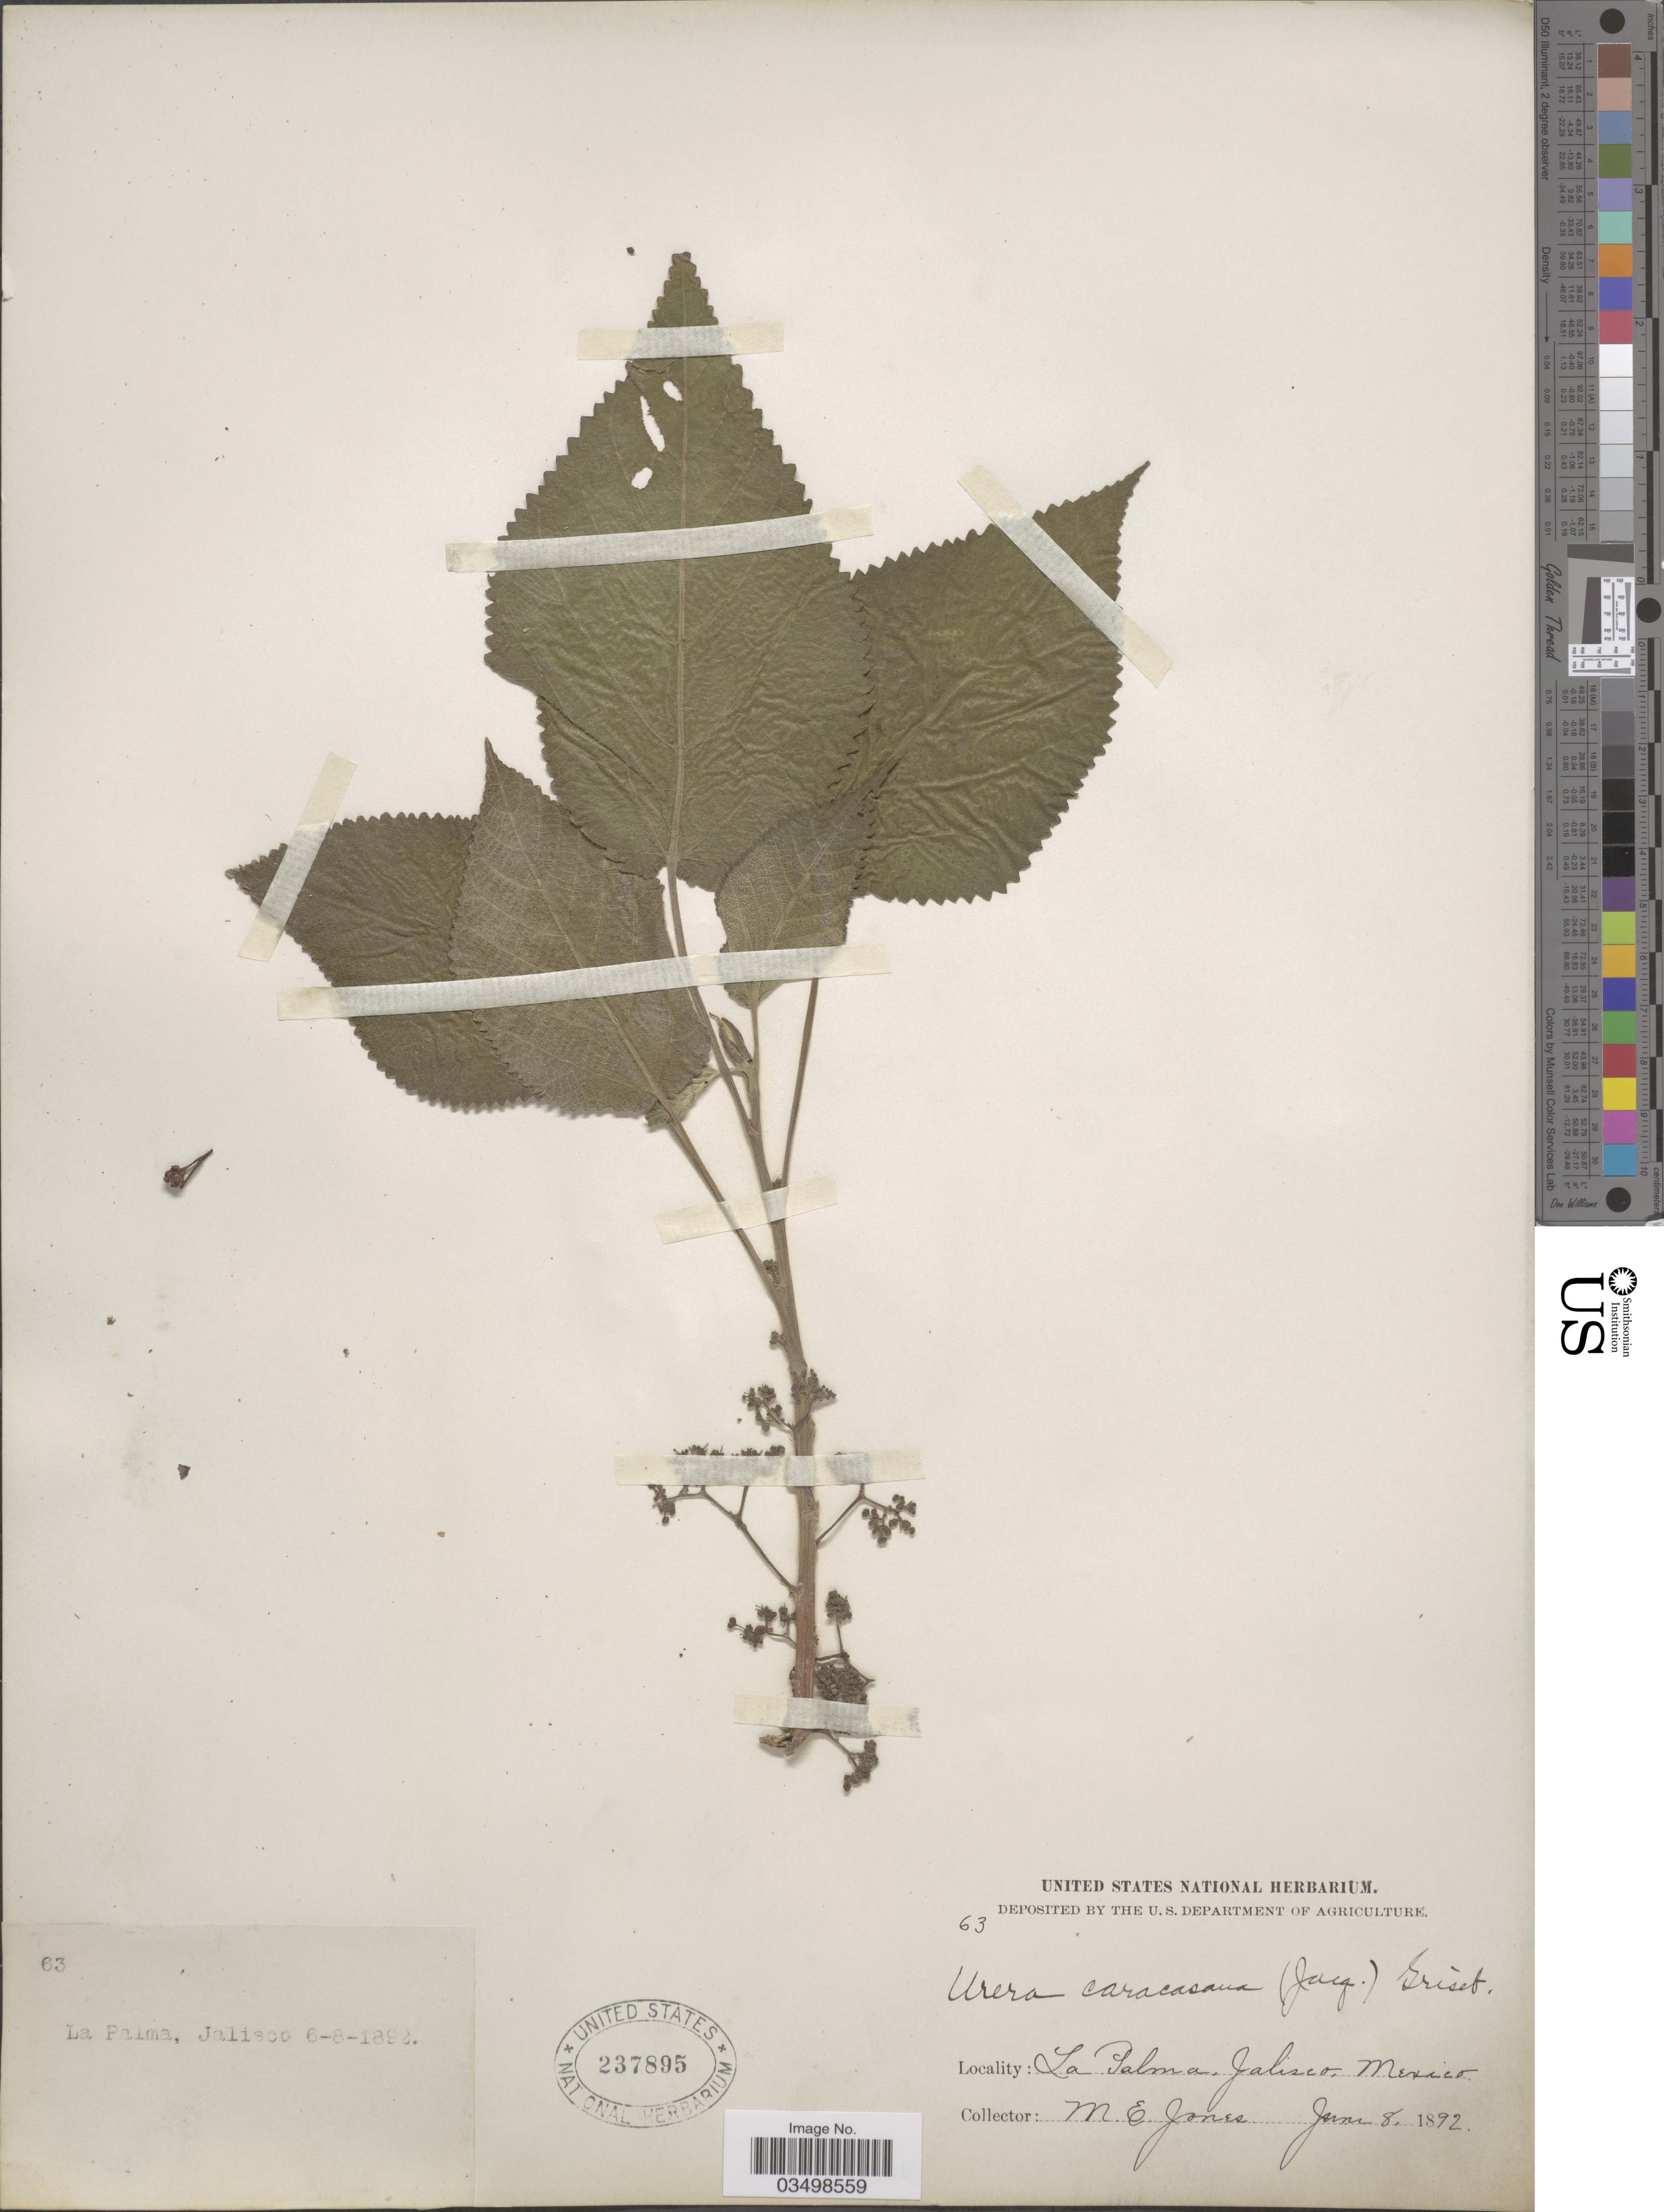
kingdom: Plantae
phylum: Tracheophyta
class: Magnoliopsida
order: Rosales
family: Urticaceae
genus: Urera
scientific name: Urera caracasana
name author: (Jacq.) Gaudich. ex Griseb.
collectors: M. E. Jones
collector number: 63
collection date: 1892-06-08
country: Mexico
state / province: Jalisco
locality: La Palma.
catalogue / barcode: US 237895